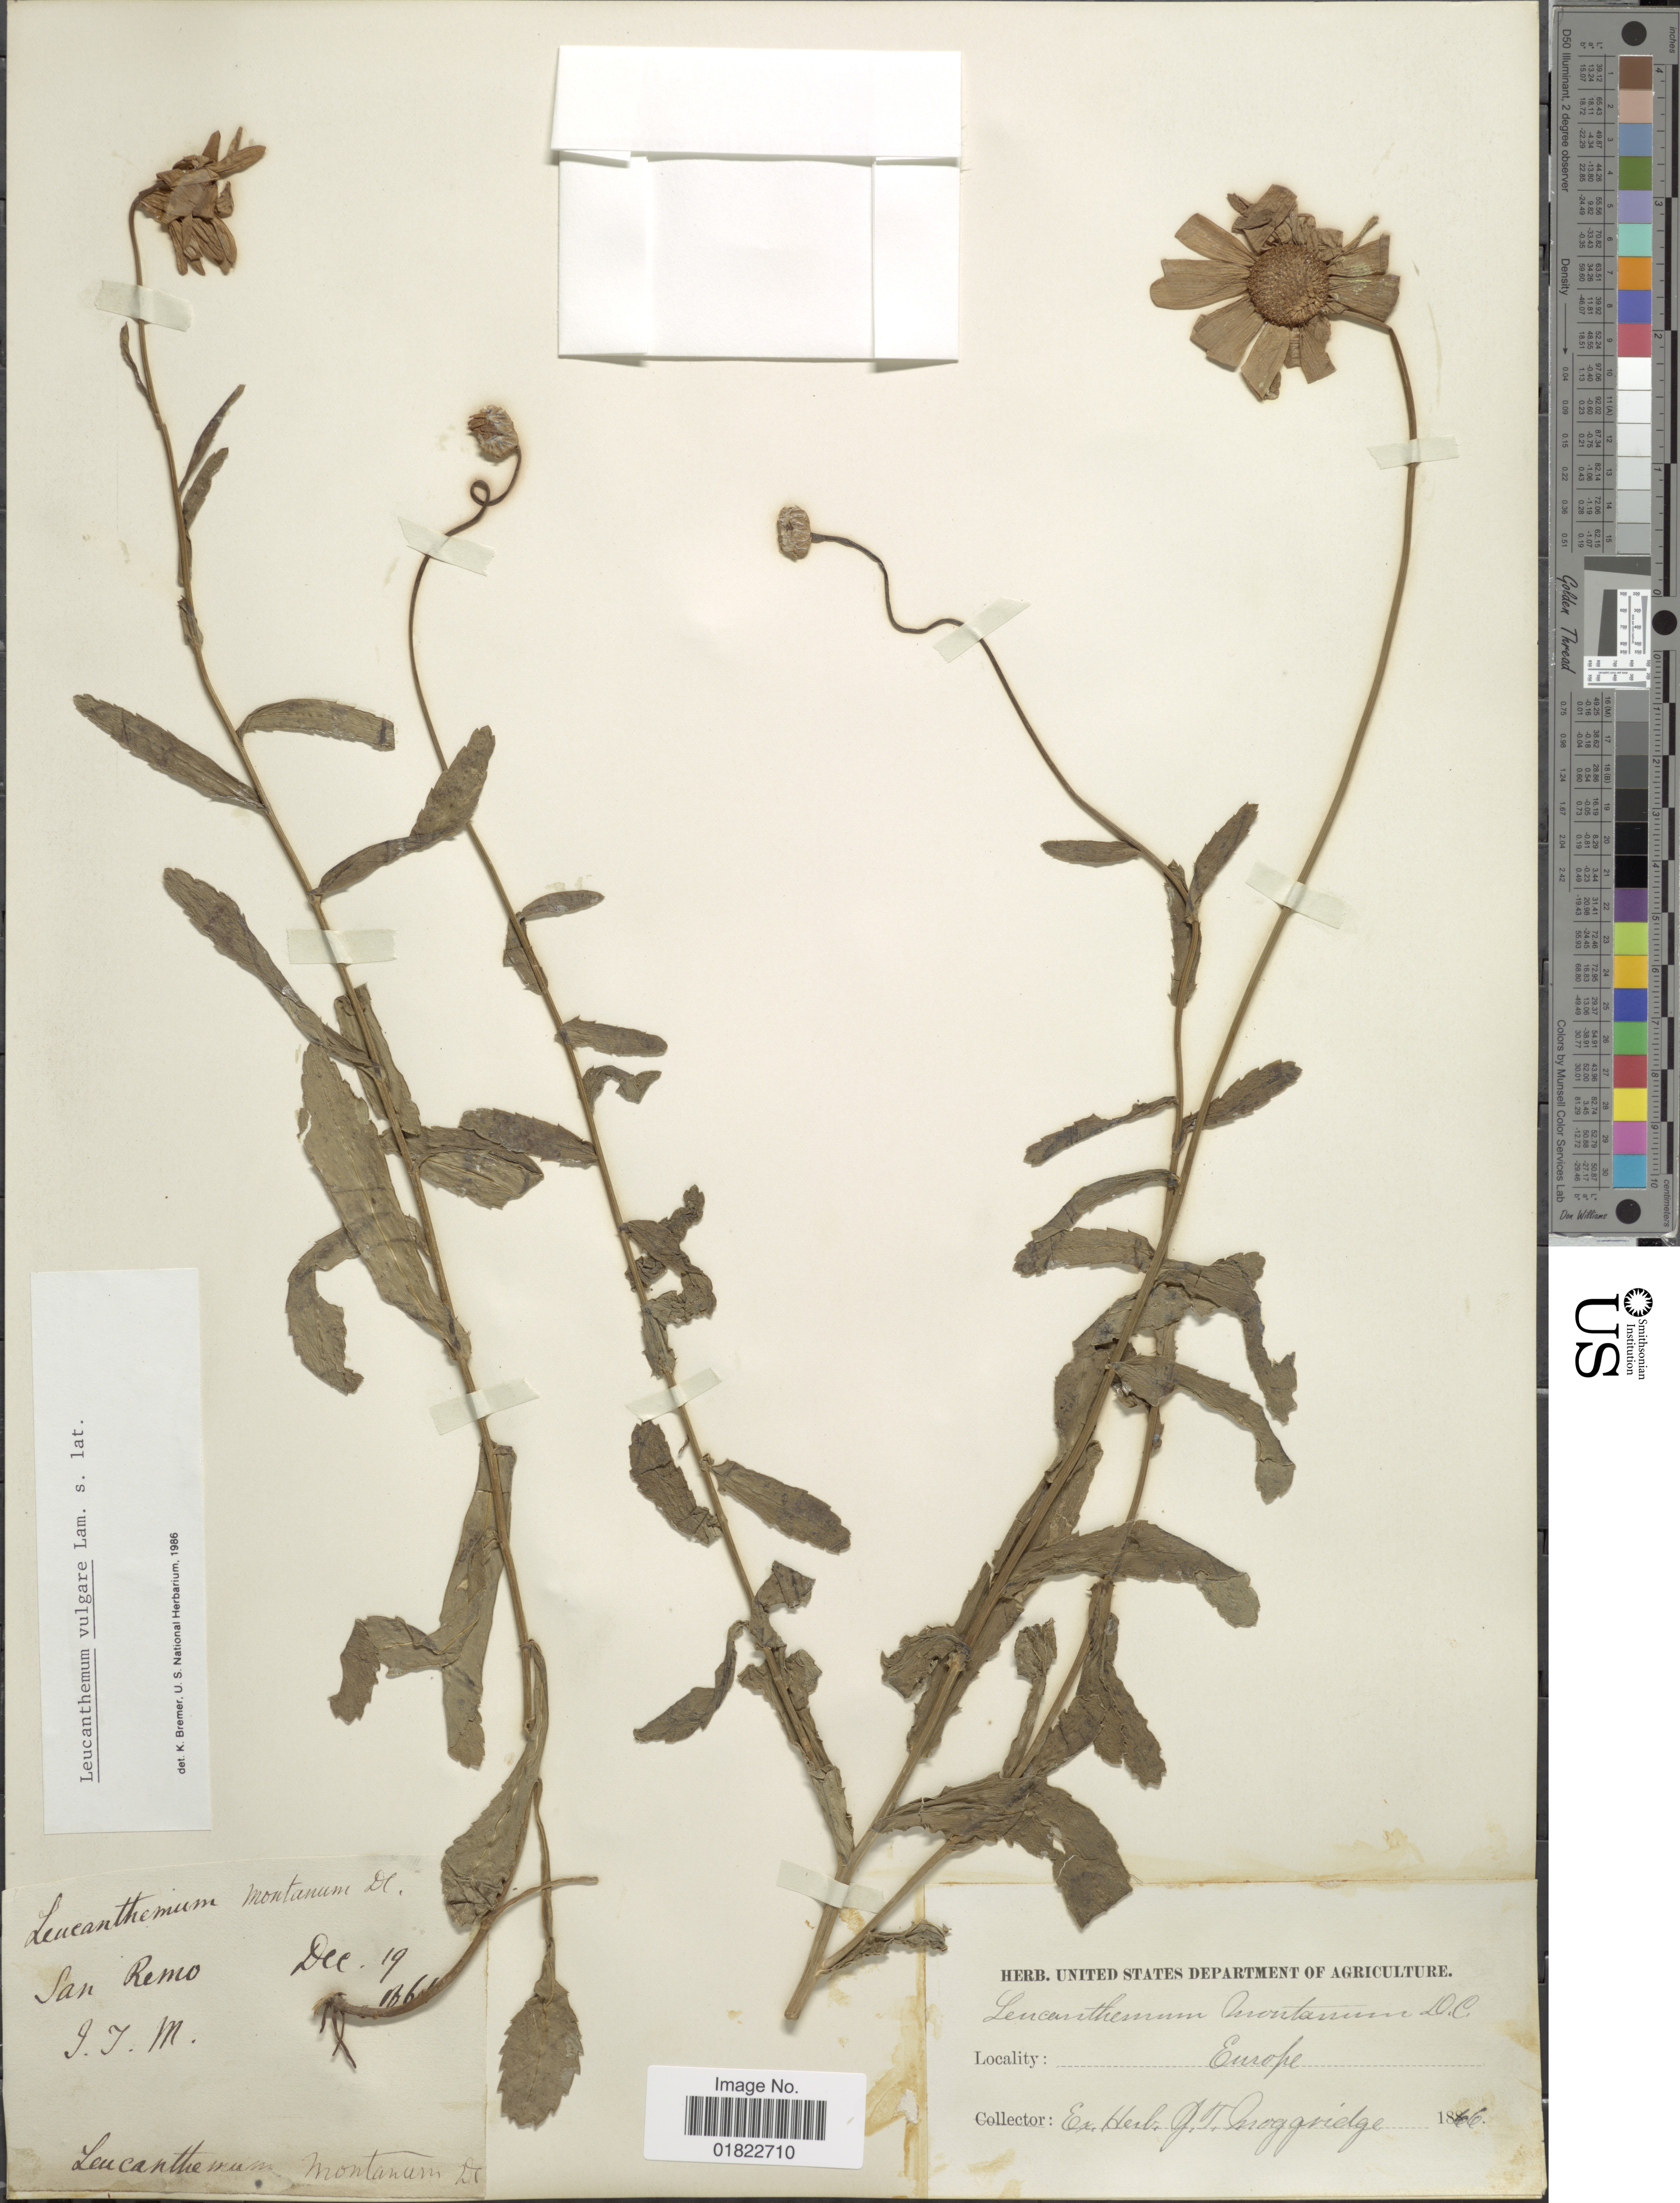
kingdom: Plantae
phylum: Tracheophyta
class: Magnoliopsida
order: Asterales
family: Asteraceae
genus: Leucanthemum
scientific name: Leucanthemum vulgare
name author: Lam.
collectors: J. T. Moggridge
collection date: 1866-12-19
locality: San Remo. Enope [interpreted], Lancathe [illegible text] Montanaram Dc. [interpreted]